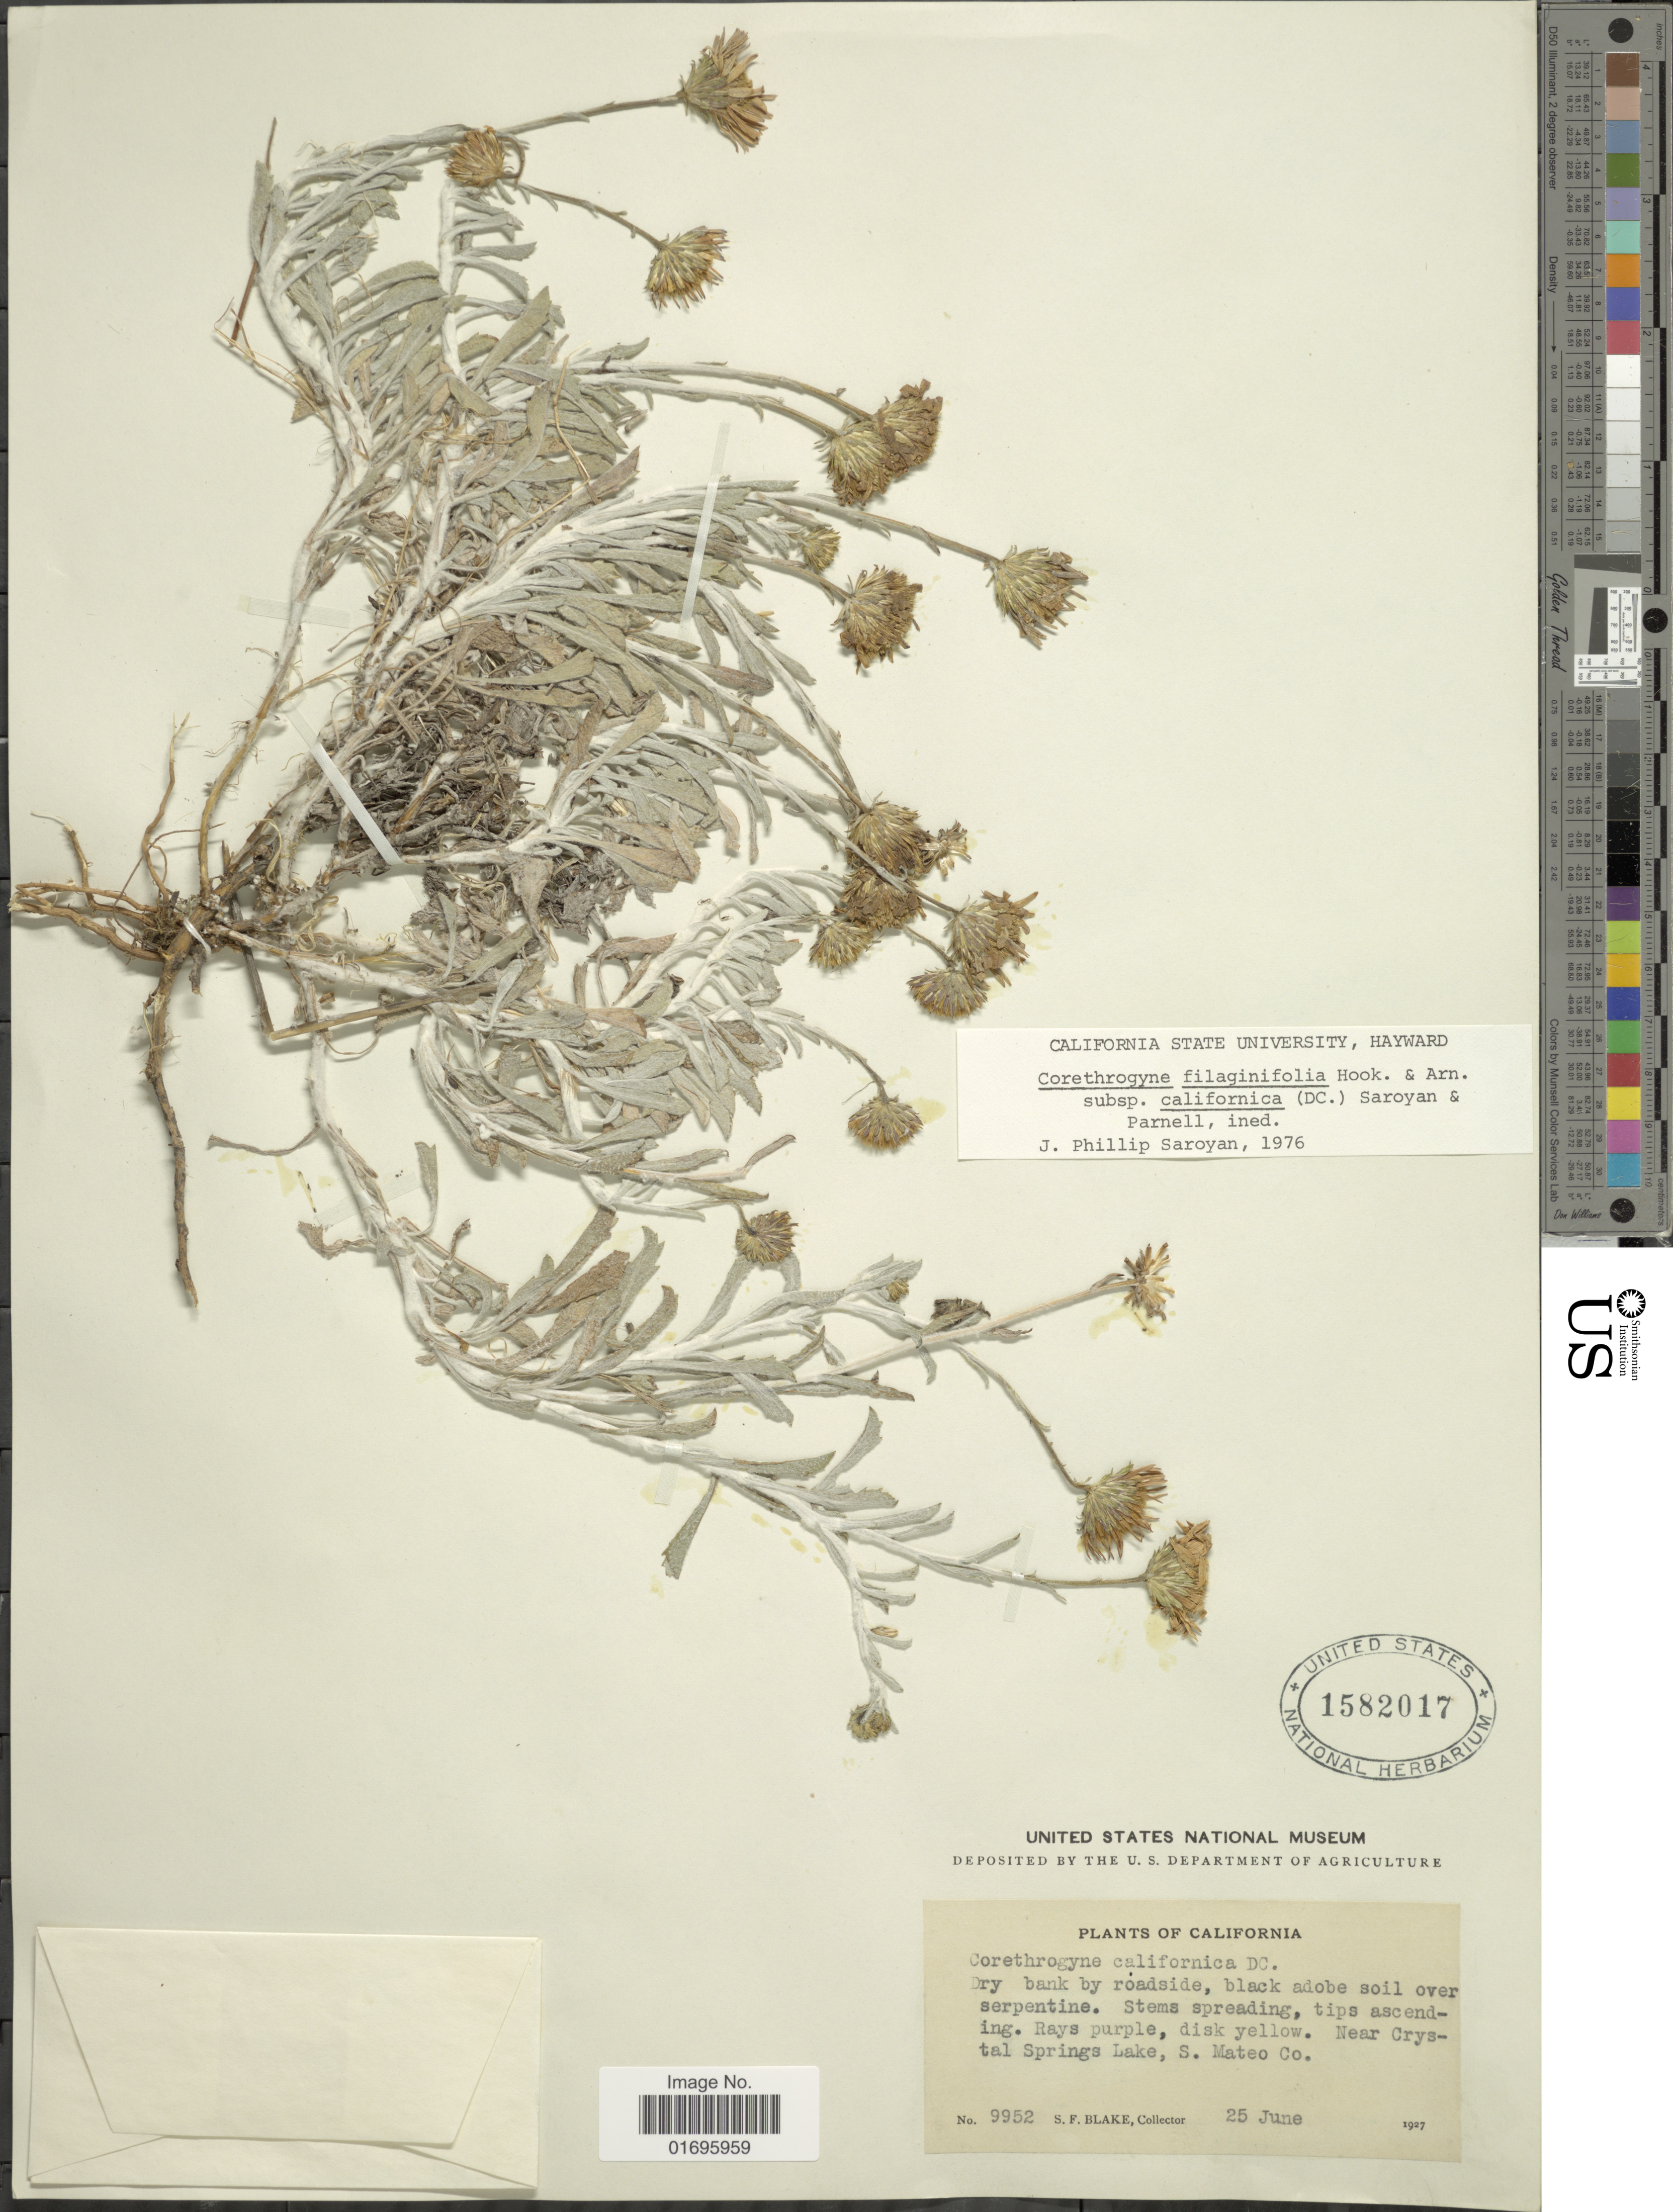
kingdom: Plantae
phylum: Tracheophyta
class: Magnoliopsida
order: Asterales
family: Asteraceae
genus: Corethrogyne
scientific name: Corethrogyne filaginifolia var. californica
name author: (DC.) Saroyan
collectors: S. Blake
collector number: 9952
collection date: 1927-06-25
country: United States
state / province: California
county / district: San Mateo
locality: Near Crystal Springs, Lake, S. Mateo Co.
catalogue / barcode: US 1582017